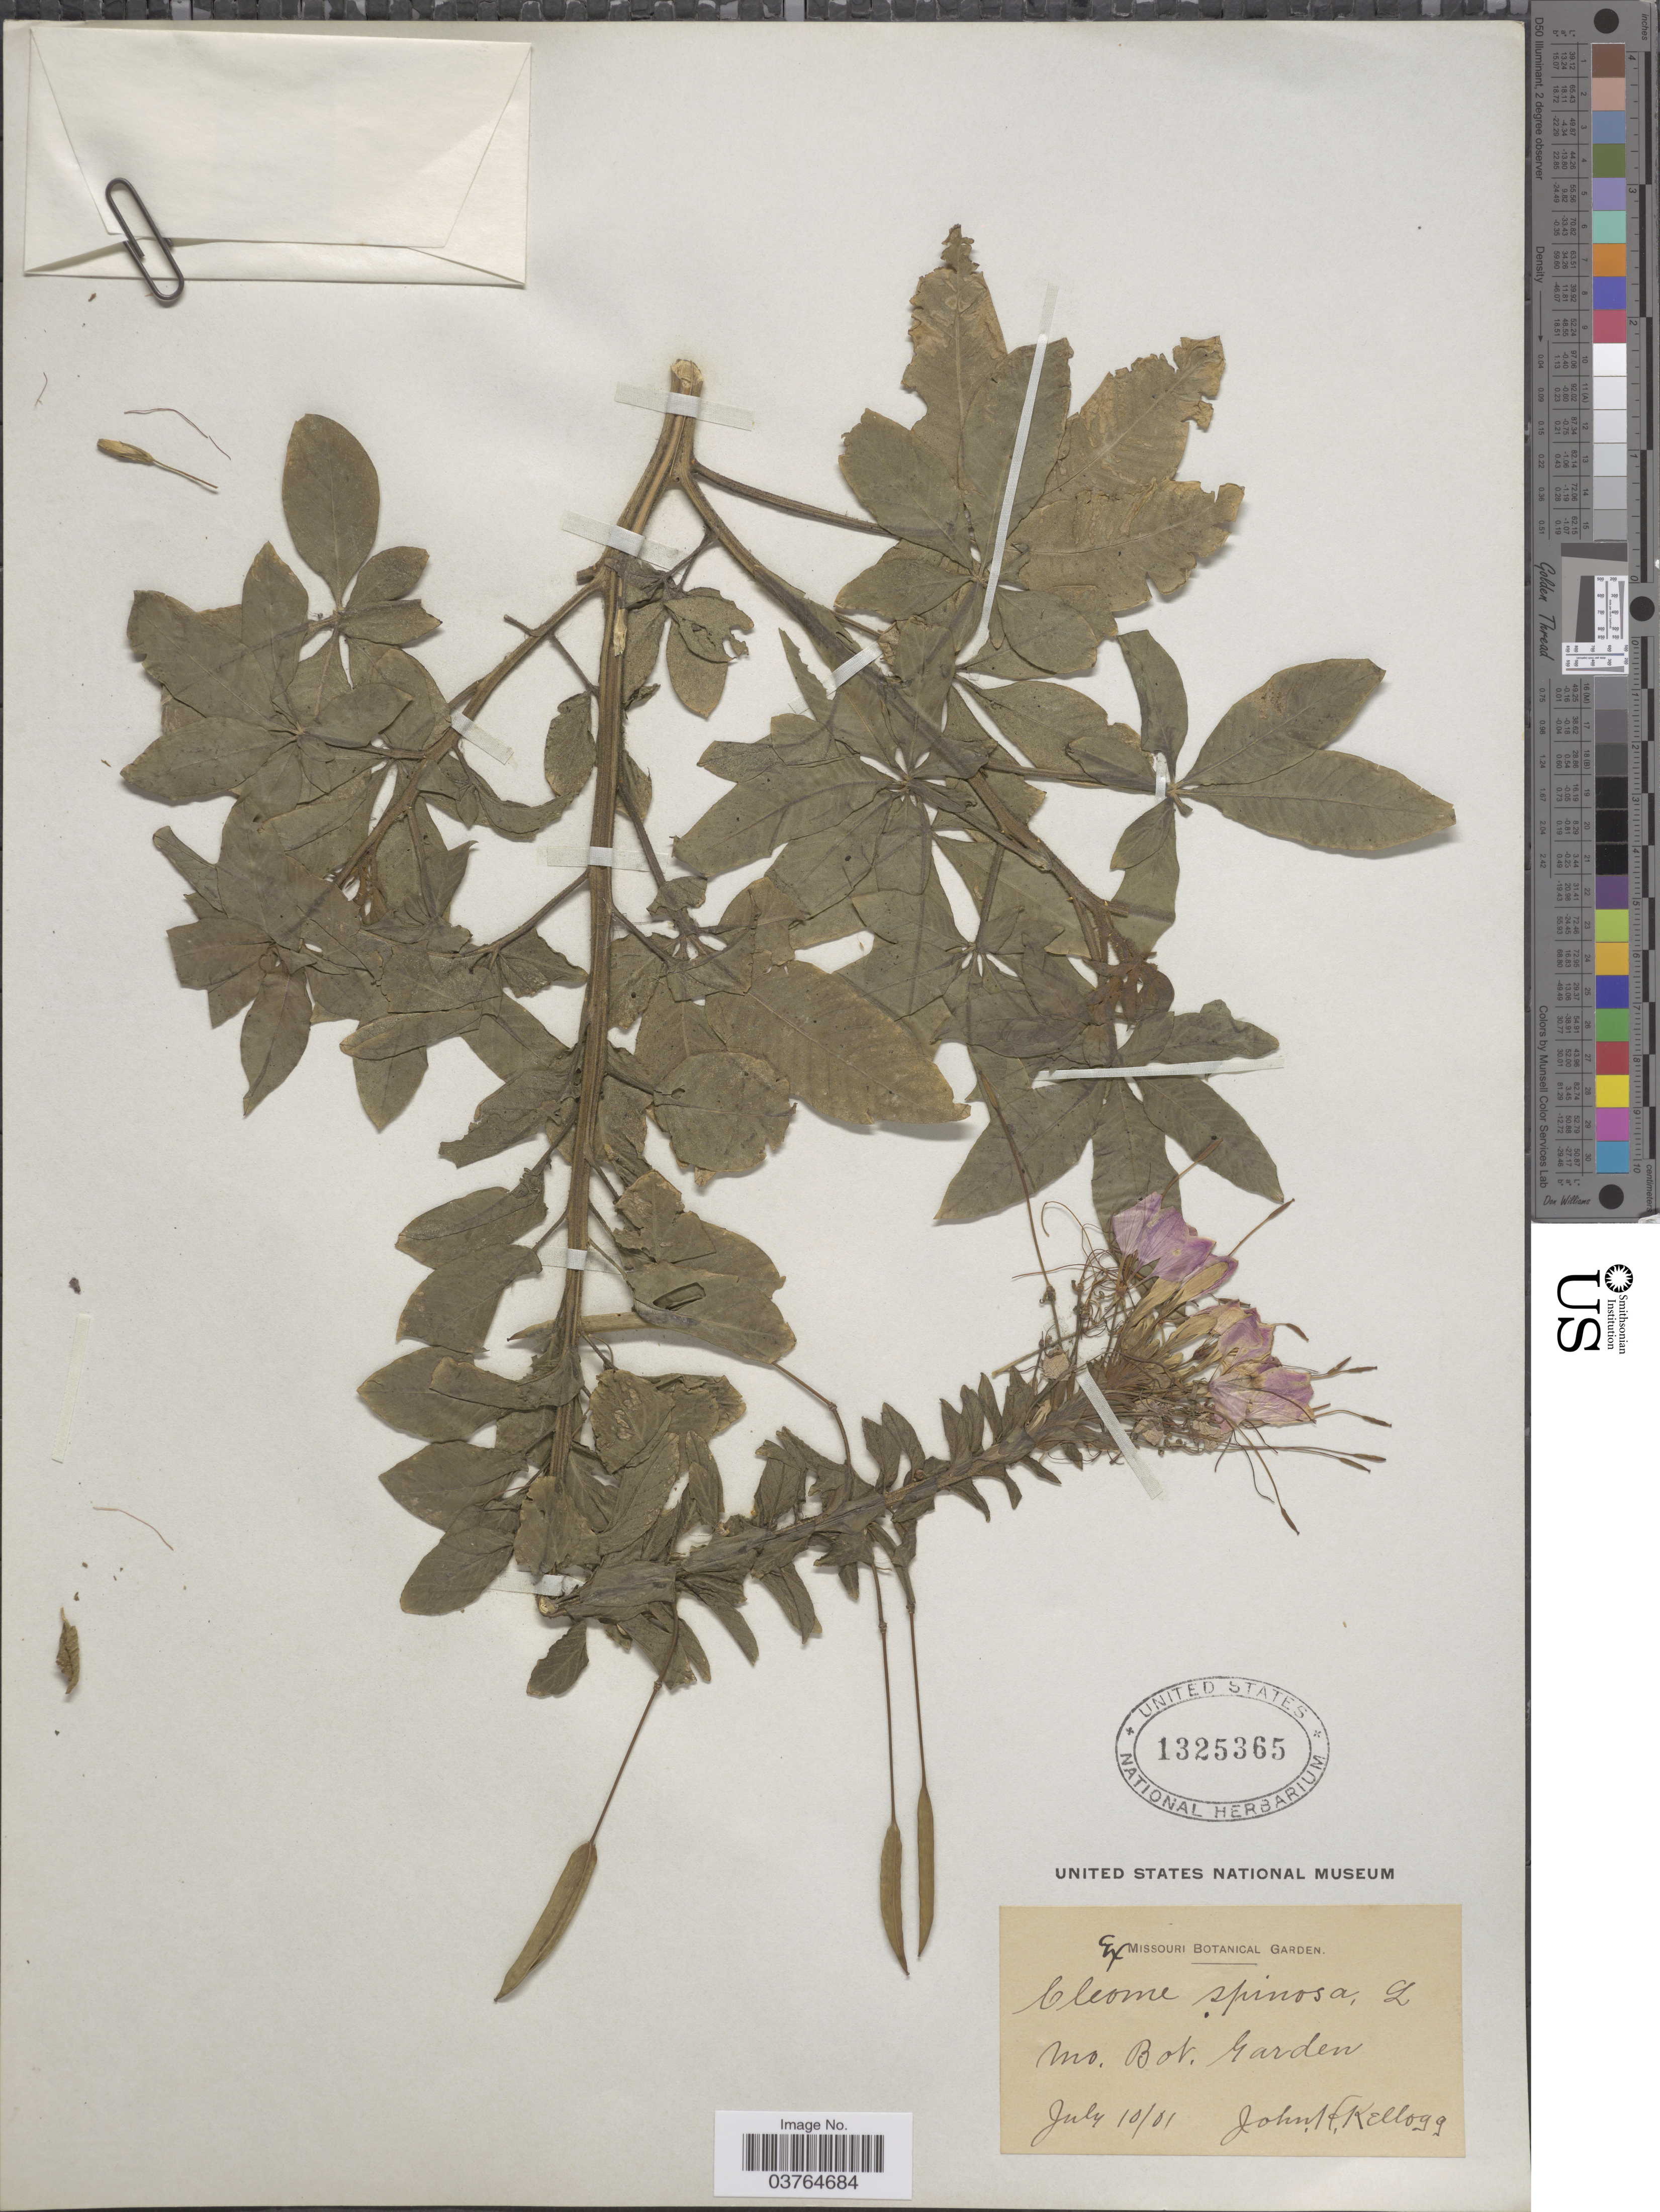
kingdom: Plantae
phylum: Tracheophyta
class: Magnoliopsida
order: Brassicales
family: Cleomaceae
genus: Tarenaya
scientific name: Tarenaya houtteana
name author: (Schltdl.) Soares Neto & Roalson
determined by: Strong, Mark T., (BOT), Smithsonian Institution - National Museum of Natural History (UNITED STATES)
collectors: J. H. Kellogg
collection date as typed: Transcribed d/m/y: 10/7/1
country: United States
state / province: Missouri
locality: Mo. Bot. Garden.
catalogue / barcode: US 1325365